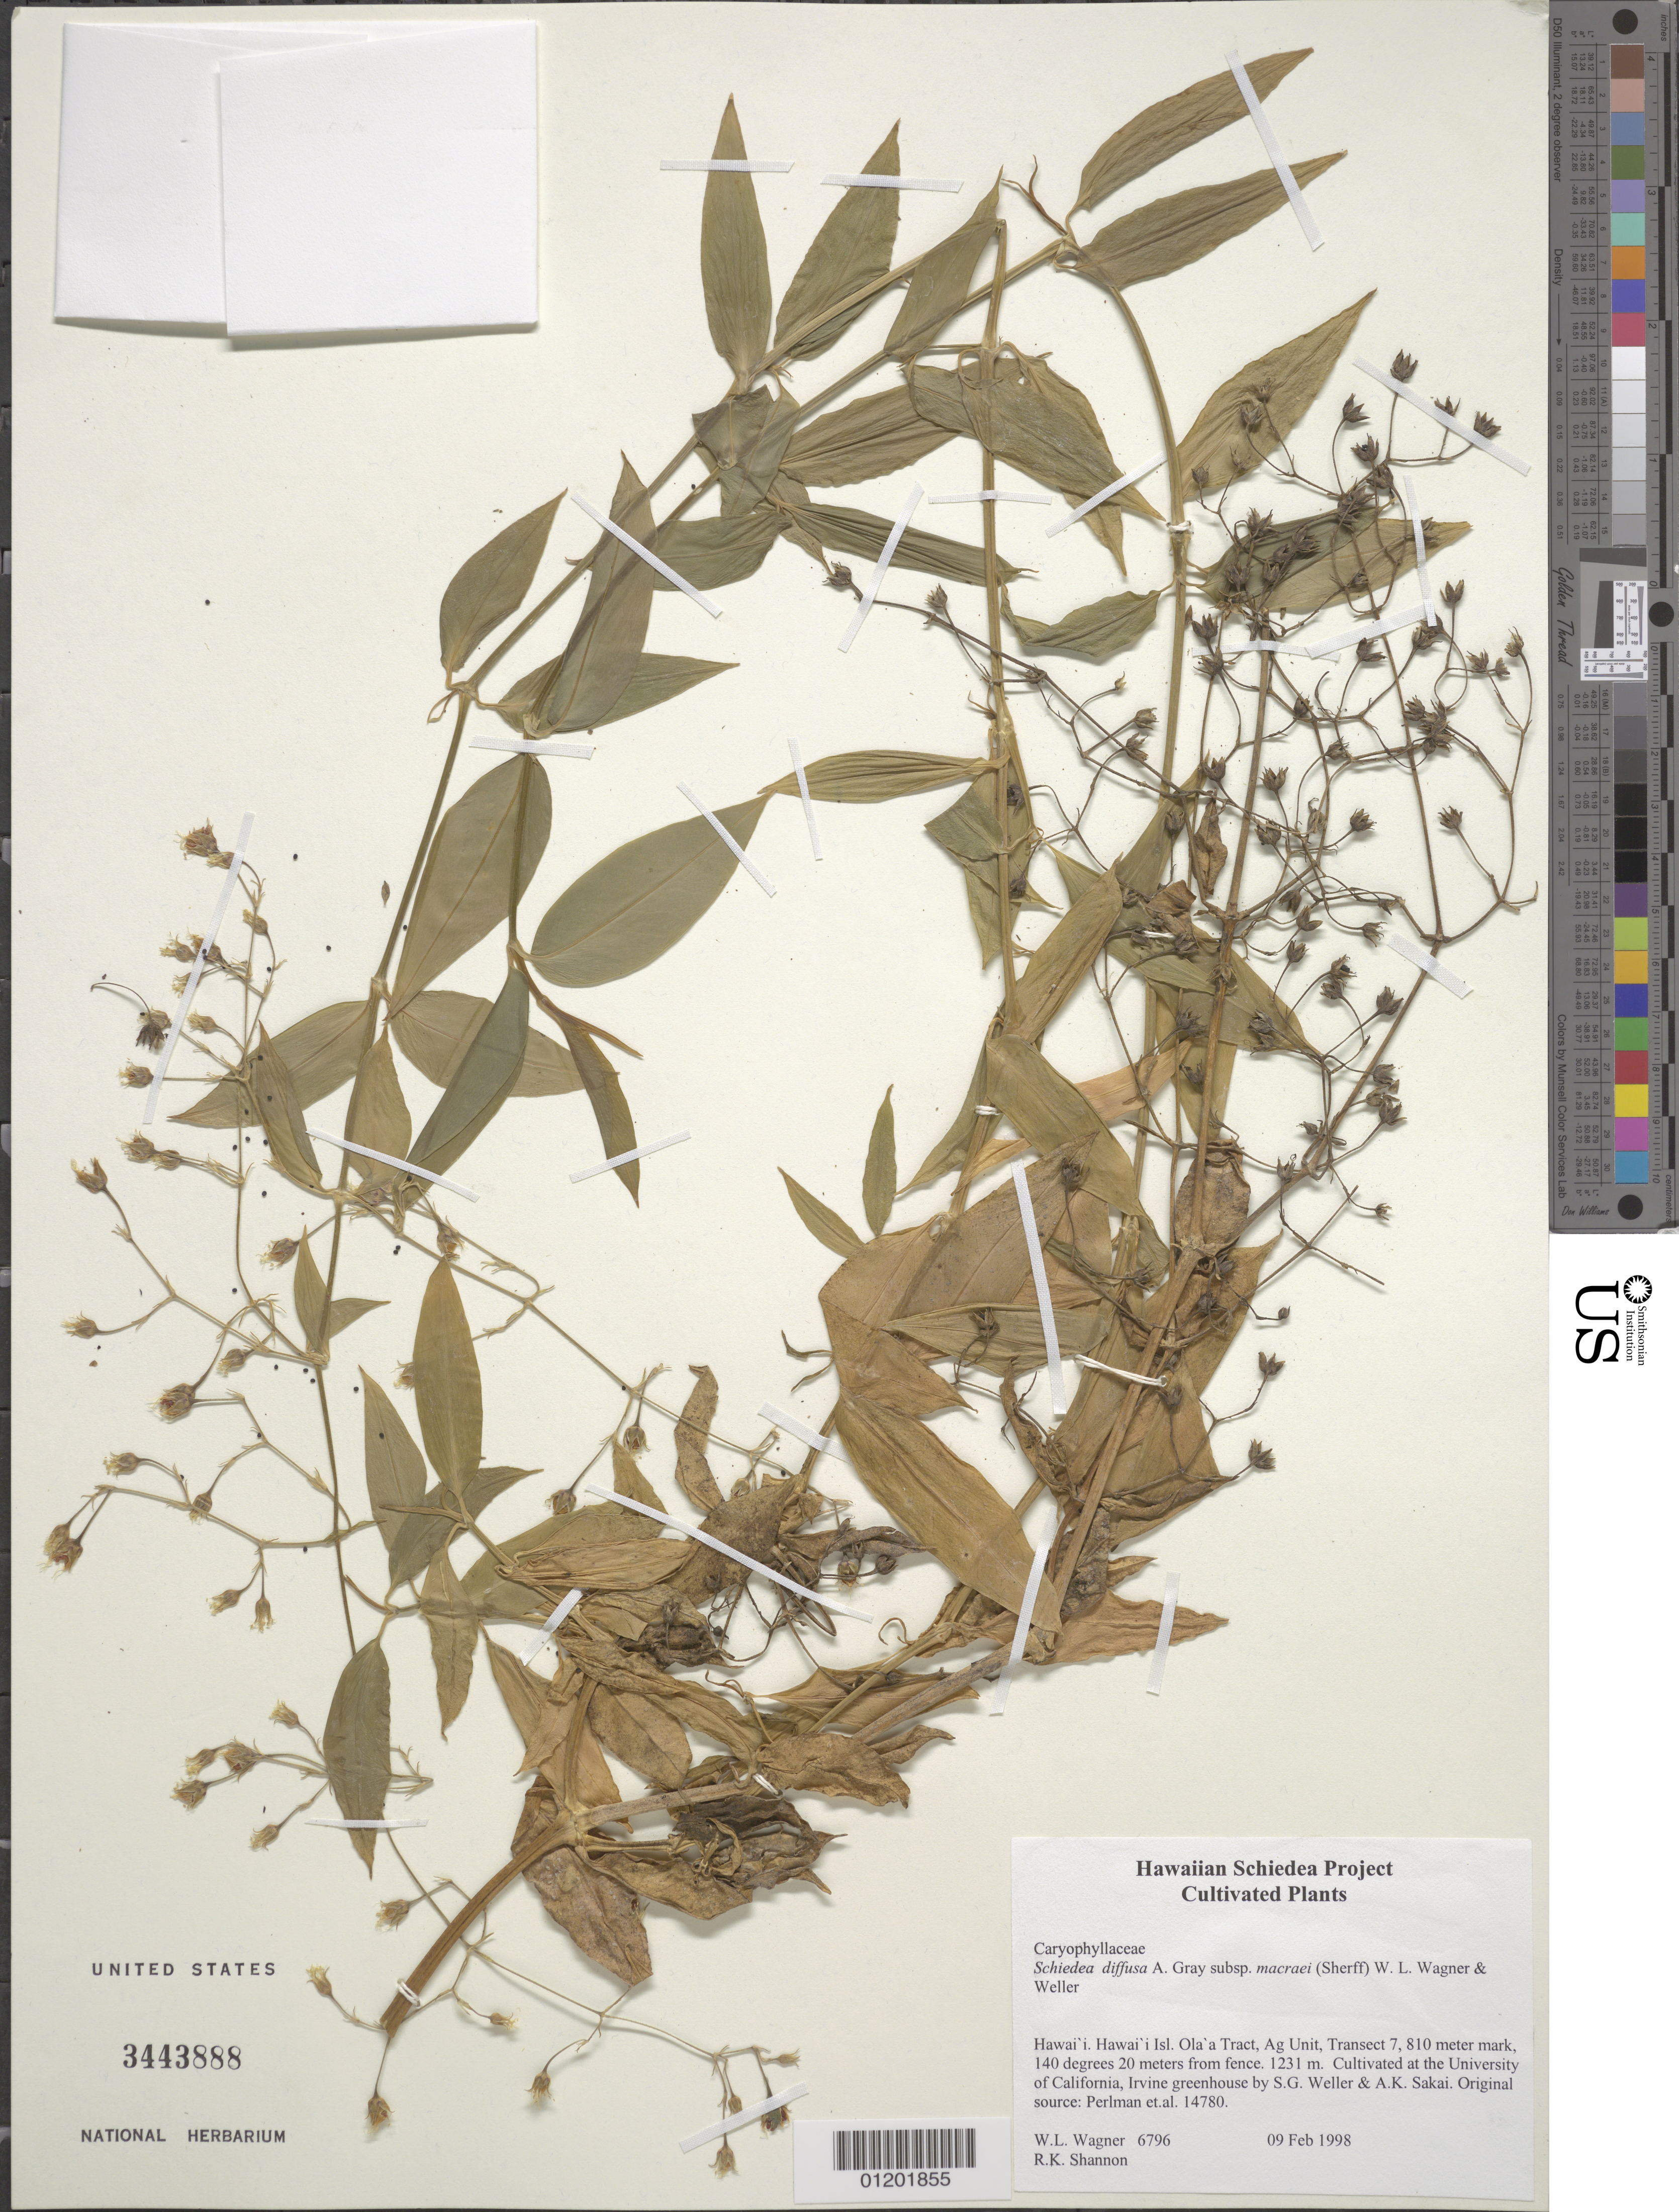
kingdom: Plantae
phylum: Tracheophyta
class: Magnoliopsida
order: Caryophyllales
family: Caryophyllaceae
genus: Schiedea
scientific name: Schiedea diffusa subsp. macraei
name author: (Sherff) W.L. Wagner & Weller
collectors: W. L. Wagner & R. Shannon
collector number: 6796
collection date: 1998-02-09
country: United States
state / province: California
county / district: Orange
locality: University of California, Irvine greenhouse.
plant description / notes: Cultivated at the University of California, Irvine greenhouse by S.G. Weller & A.K. Sakai. Original source: Perlman et.al. 14780 (Hawai'i Isl., Ola'a Tract, Ag Unit, Transect 7, 810 meter mark, 140 degrees 20 meters from fence, 1231 m).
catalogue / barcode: US 3443888